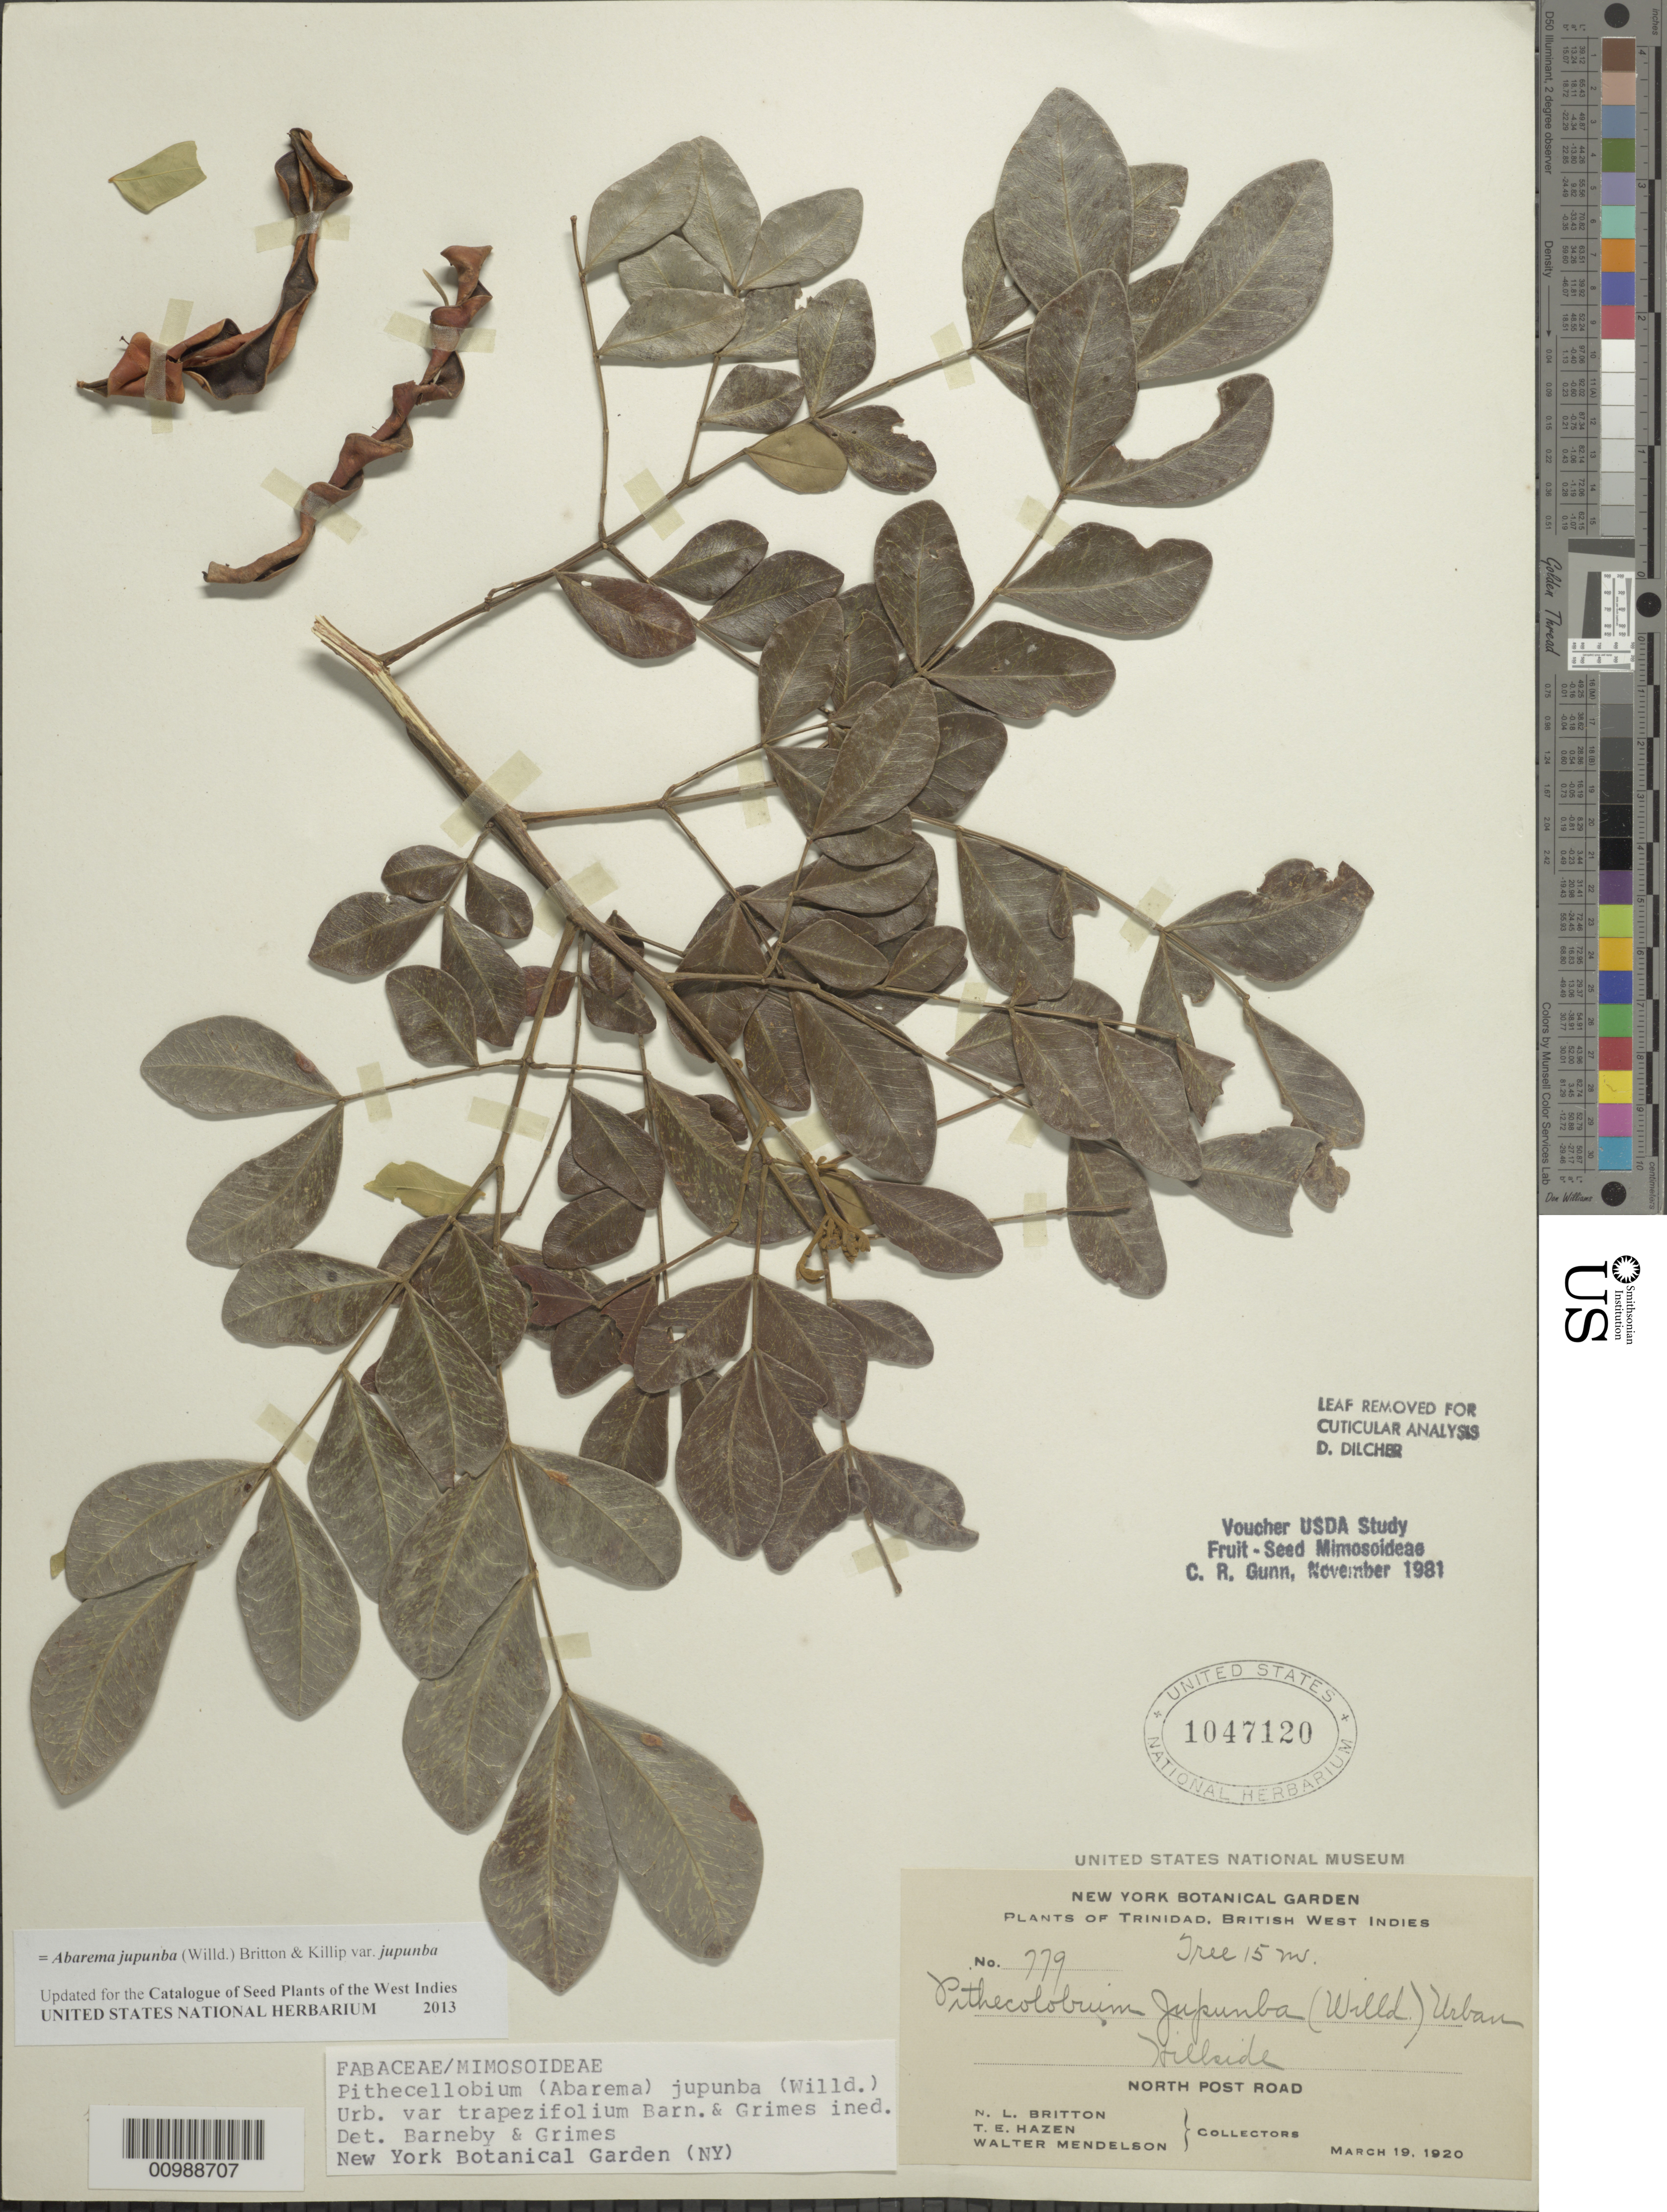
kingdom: Plantae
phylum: Tracheophyta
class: Magnoliopsida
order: Fabales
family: Fabaceae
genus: Abarema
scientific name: Abarema jupunba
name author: (Willd.) Britton & Killip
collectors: N. Britton, T. E. Hazen & W. Mendelson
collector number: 779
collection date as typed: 19 Mar 1920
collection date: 1920-03-19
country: Trinidad and Tobago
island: Trinidad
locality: N Post Road, hillside.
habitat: Hillside.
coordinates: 0 N, 0 E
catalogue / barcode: US 1047120